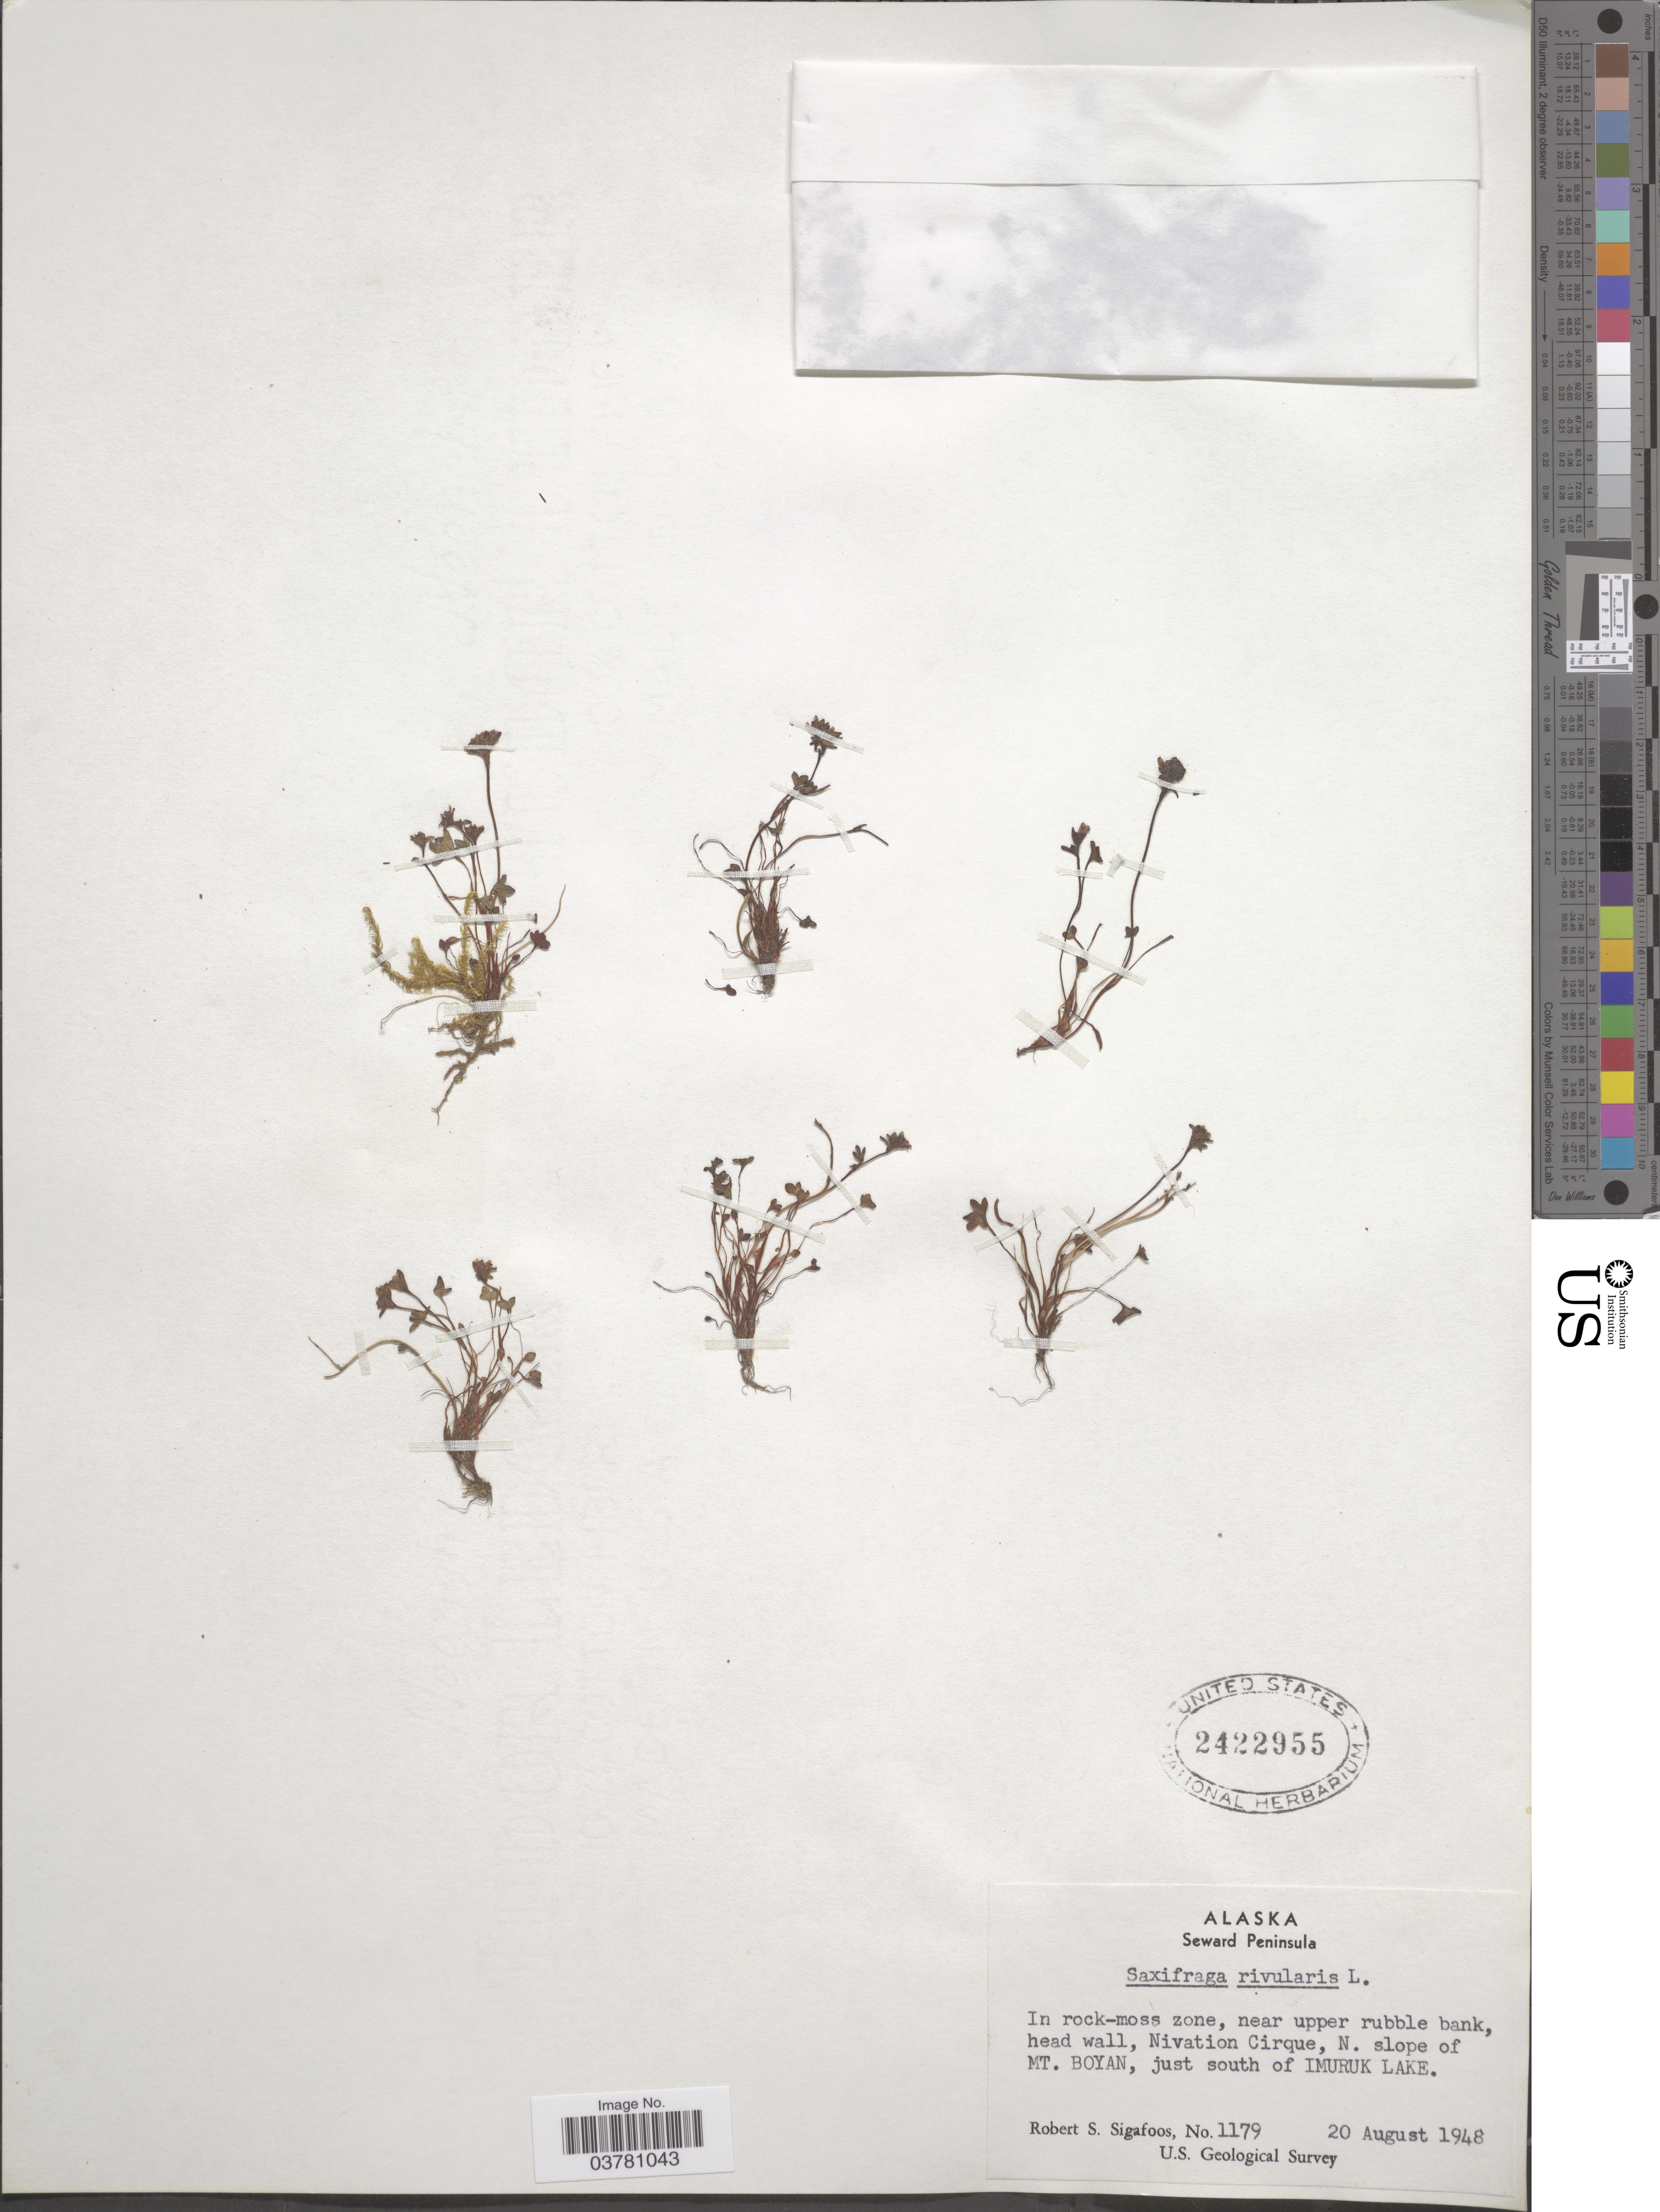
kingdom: Plantae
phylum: Tracheophyta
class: Magnoliopsida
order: Saxifragales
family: Saxifragaceae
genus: Saxifraga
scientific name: Saxifraga rivularis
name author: L.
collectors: R. Sigafoos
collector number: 1179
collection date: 1948-08-20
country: United States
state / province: Alaska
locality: Seward Peninsula. Nivation Cirque, N.slope of Mt. Boyan, just south of Imuruk Lake. U.S. Geological Survey.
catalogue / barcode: US 2422955